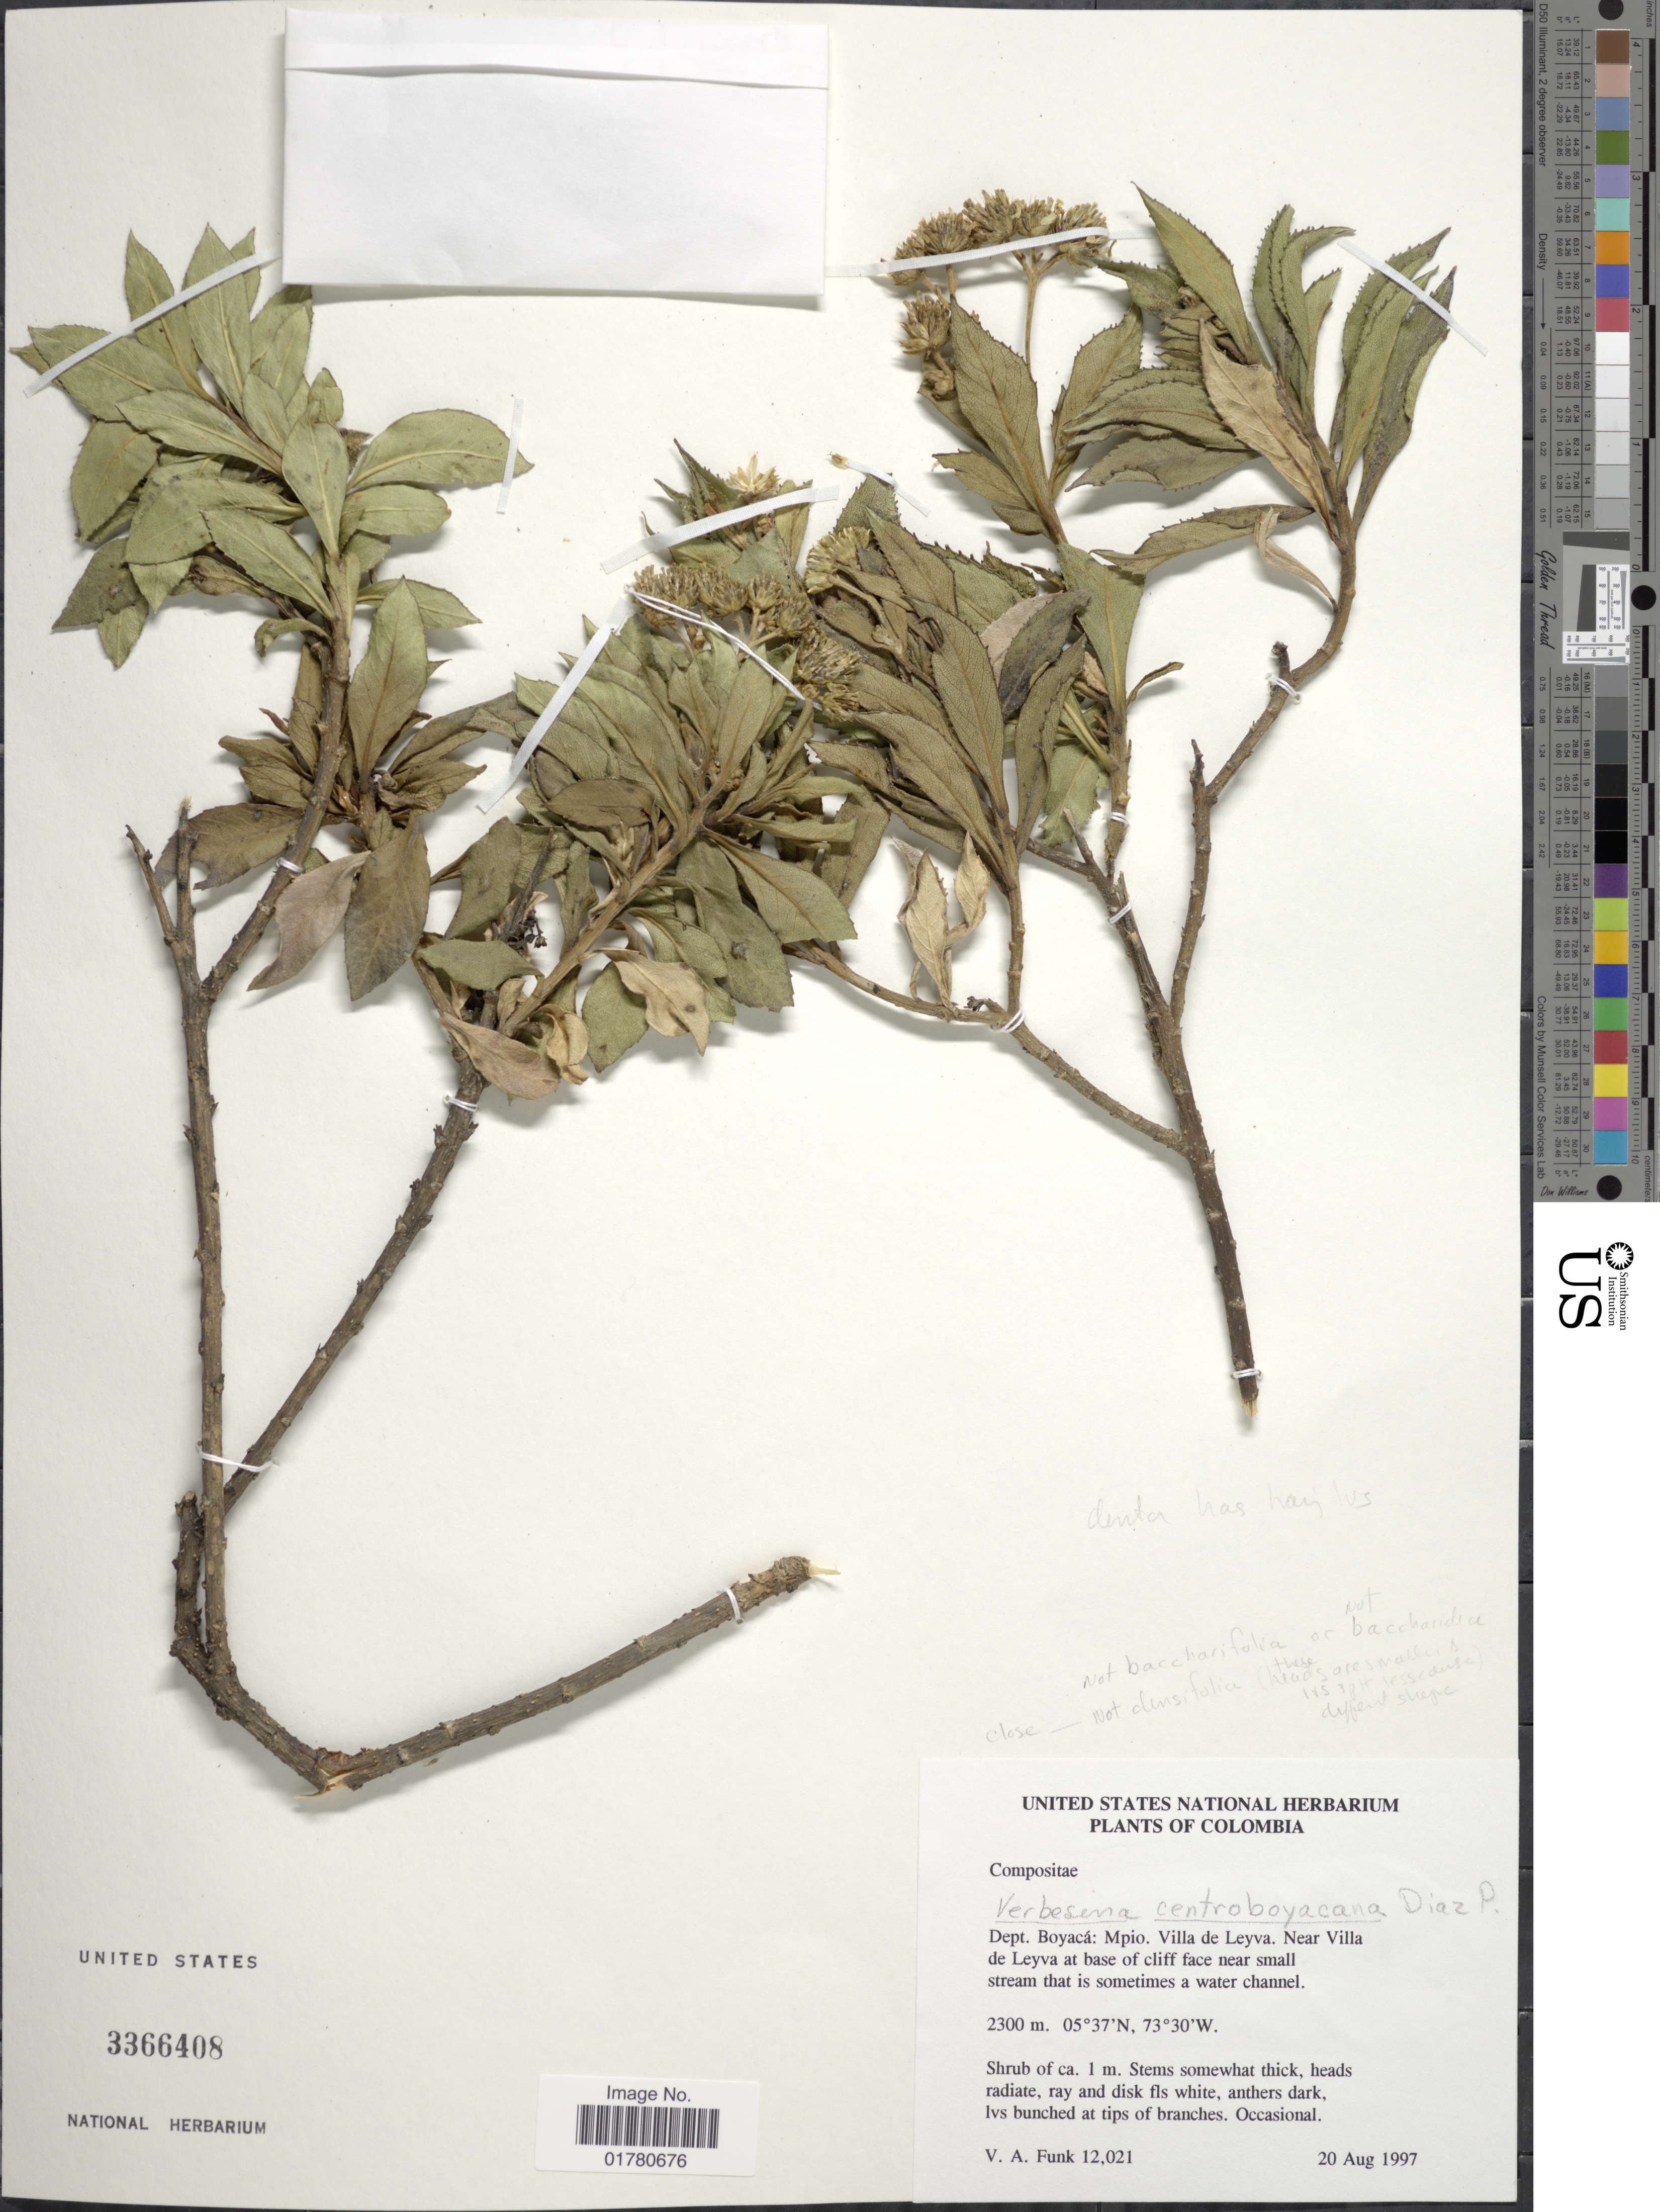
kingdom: Plantae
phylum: Tracheophyta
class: Magnoliopsida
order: Asterales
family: Asteraceae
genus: Verbesina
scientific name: Verbesina centroboyacana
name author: S. Díaz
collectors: V. Funk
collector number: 12021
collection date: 1997-08-20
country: Colombia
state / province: Boyacá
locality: Dept. Boyacá; Mpio Villa de Leyva. Near Villa de Leyva at base of cliff face near small stream that is sometimes a water channel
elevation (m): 2300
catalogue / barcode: US 3366408